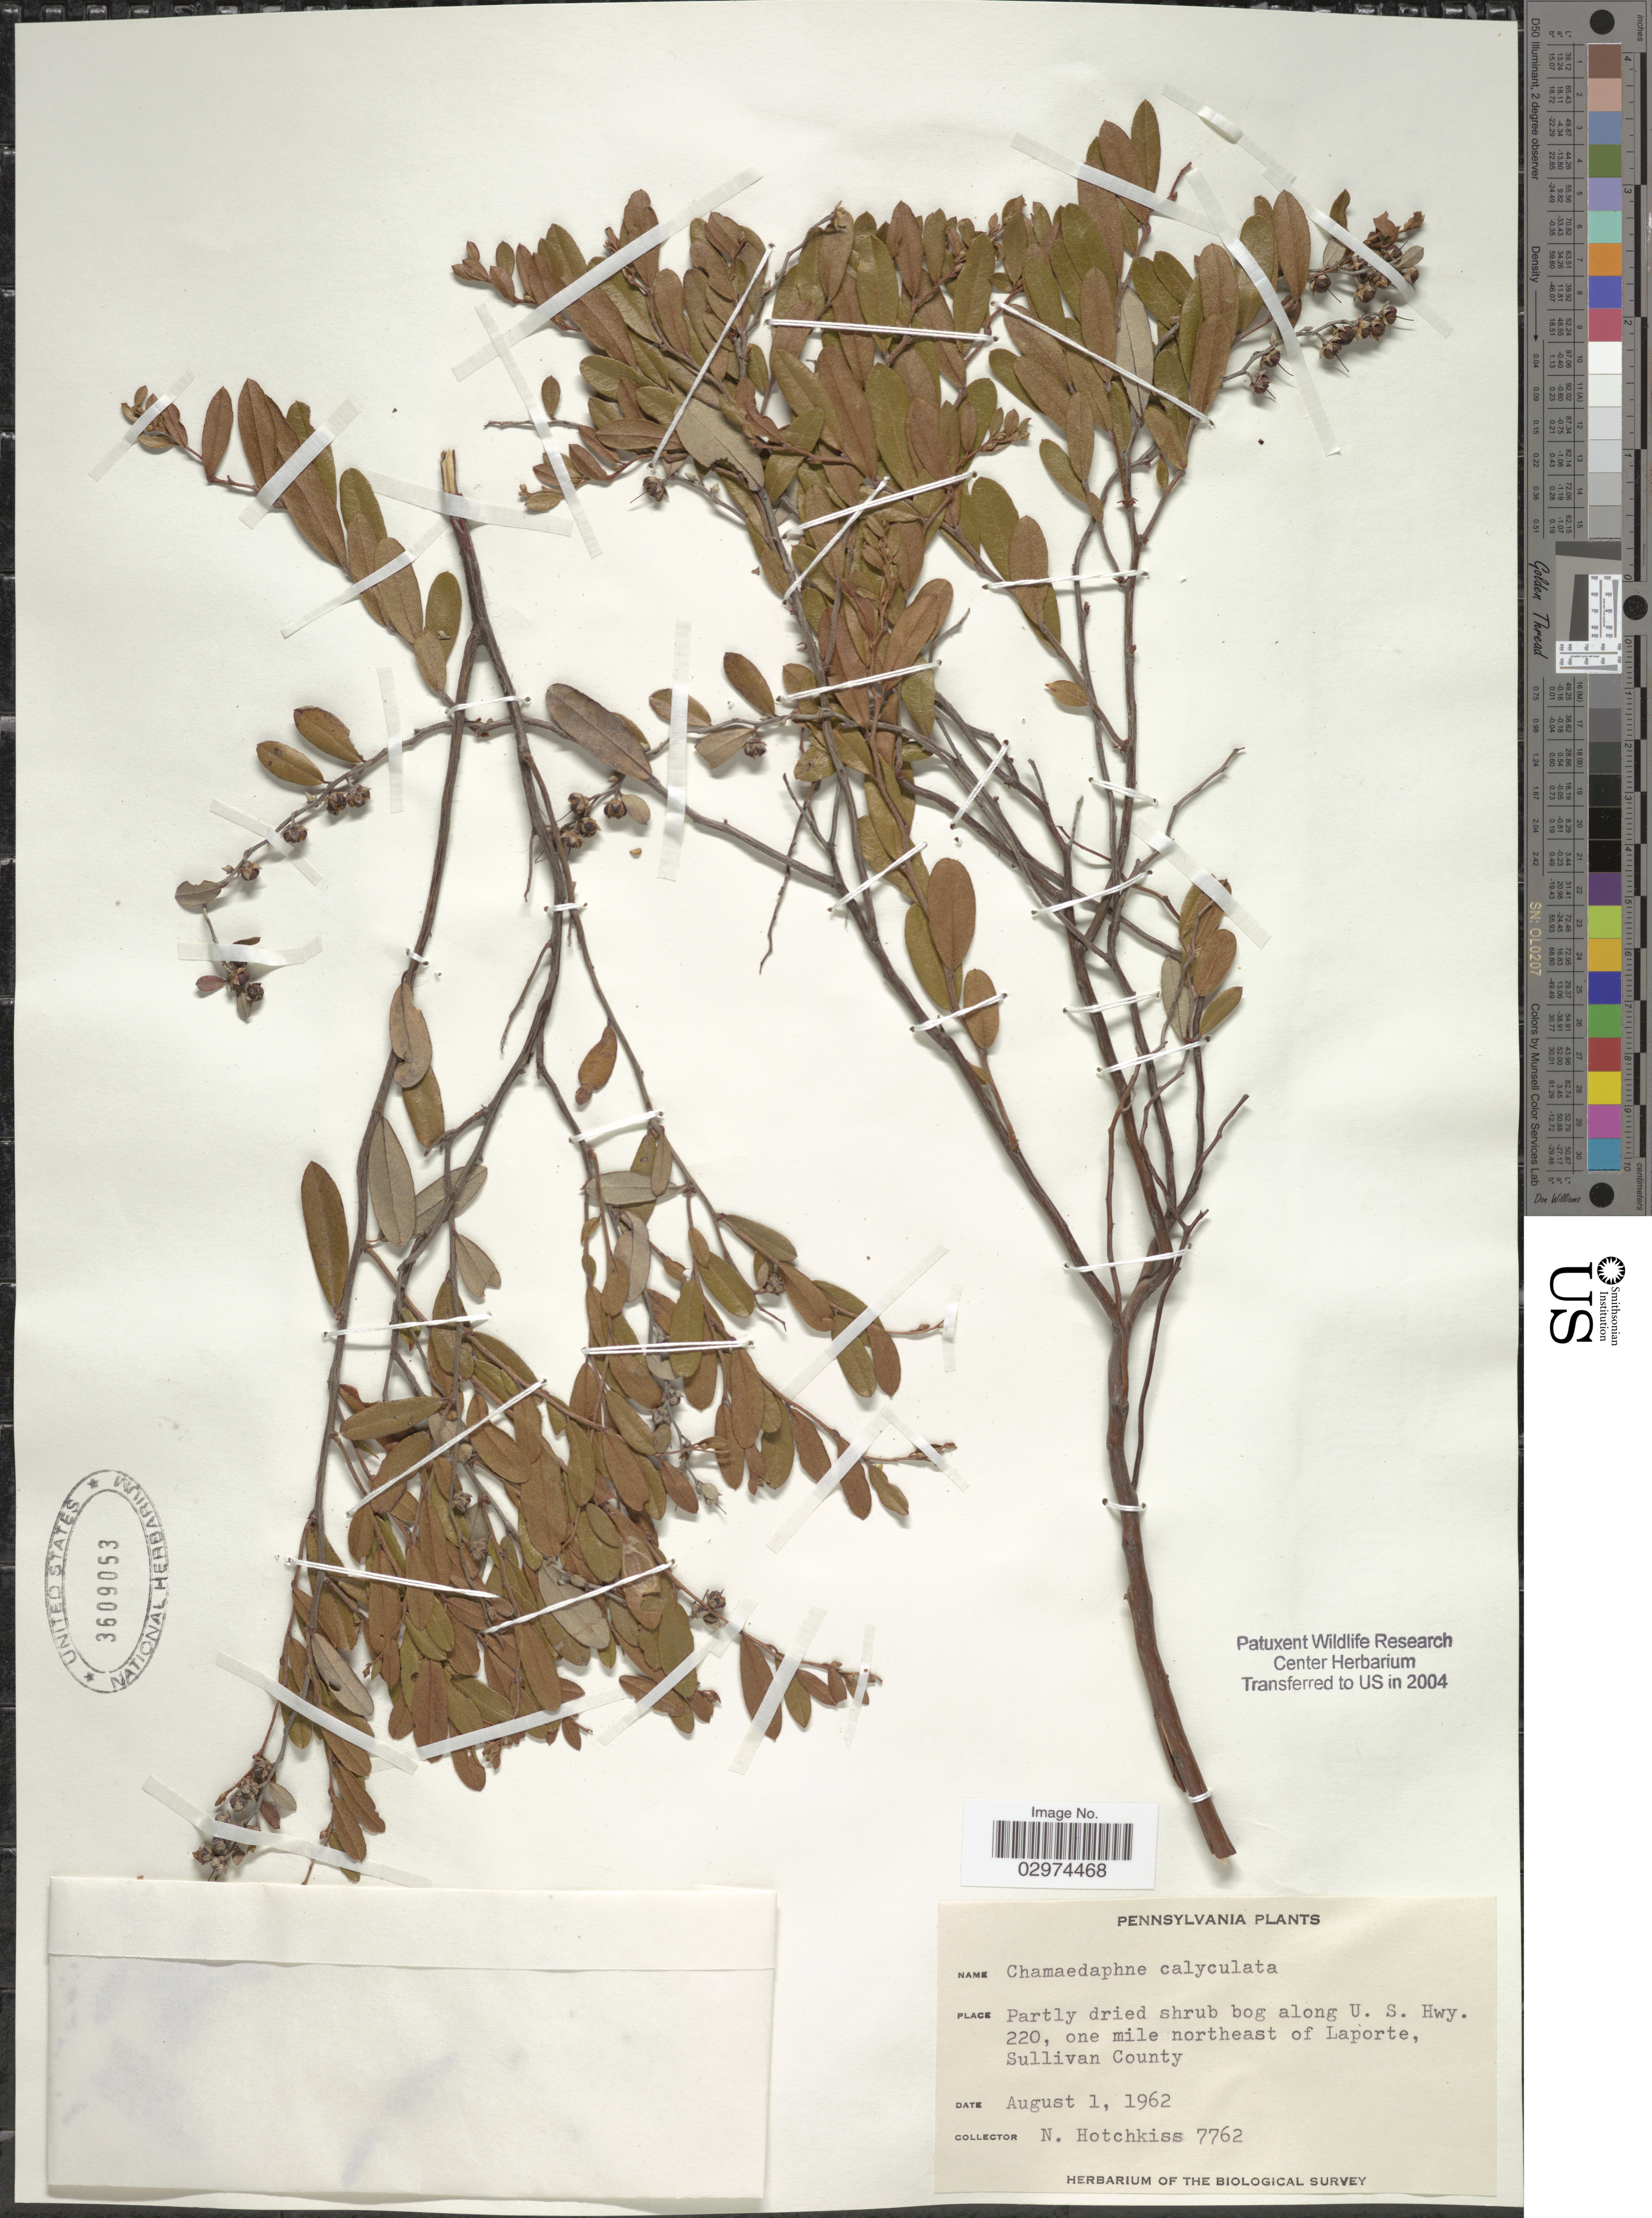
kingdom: Plantae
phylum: Tracheophyta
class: Magnoliopsida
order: Ericales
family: Ericaceae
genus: Chamaedaphne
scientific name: Chamaedaphne calyculata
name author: (L.) Moench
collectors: N. Hotchkiss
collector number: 7762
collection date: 1962-08-01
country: United States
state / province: Pennsylvania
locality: Partly dried shrub bog along U.S. Hwy. 220, one mile northeast of Laporte, Sullivan County.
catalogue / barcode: US 3609053